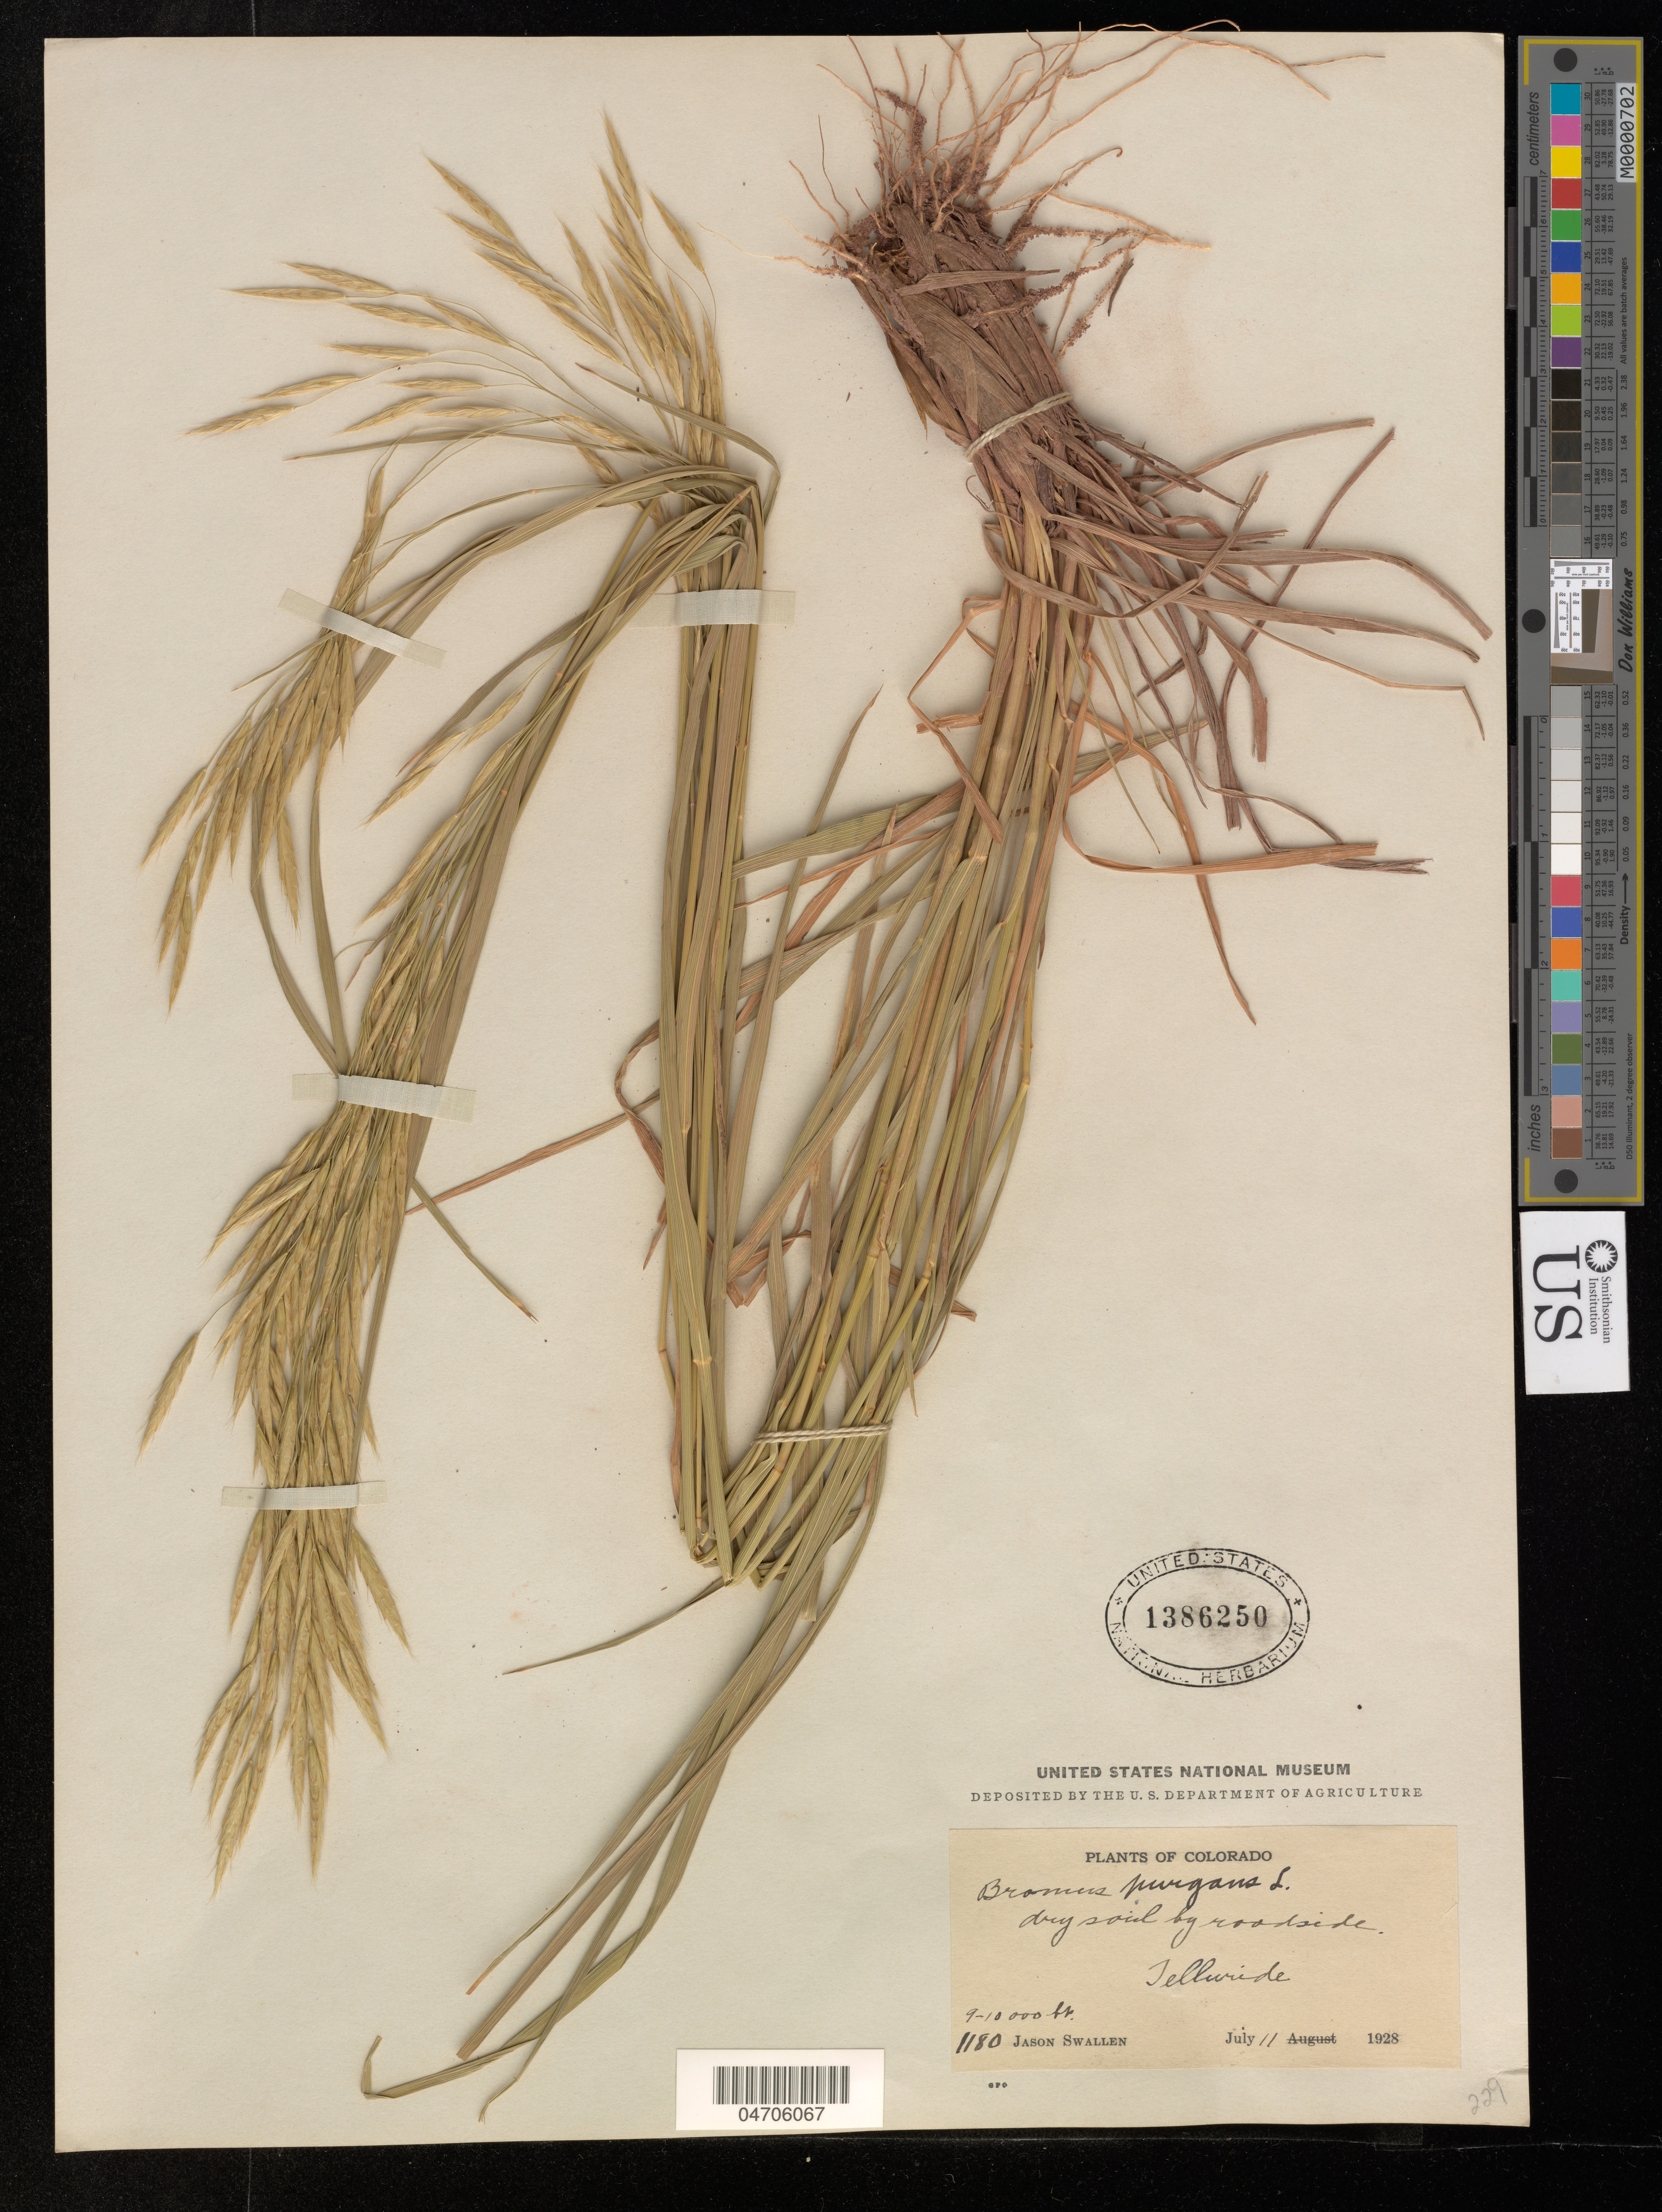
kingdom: Plantae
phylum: Tracheophyta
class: Liliopsida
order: Poales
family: Poaceae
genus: Bromus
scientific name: Bromus purgans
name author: L.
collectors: J. R. Swallen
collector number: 1180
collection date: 1928-07-11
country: United States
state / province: Colorado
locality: Telluride. Dry soil by roadside.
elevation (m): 2743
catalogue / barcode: US 1386250